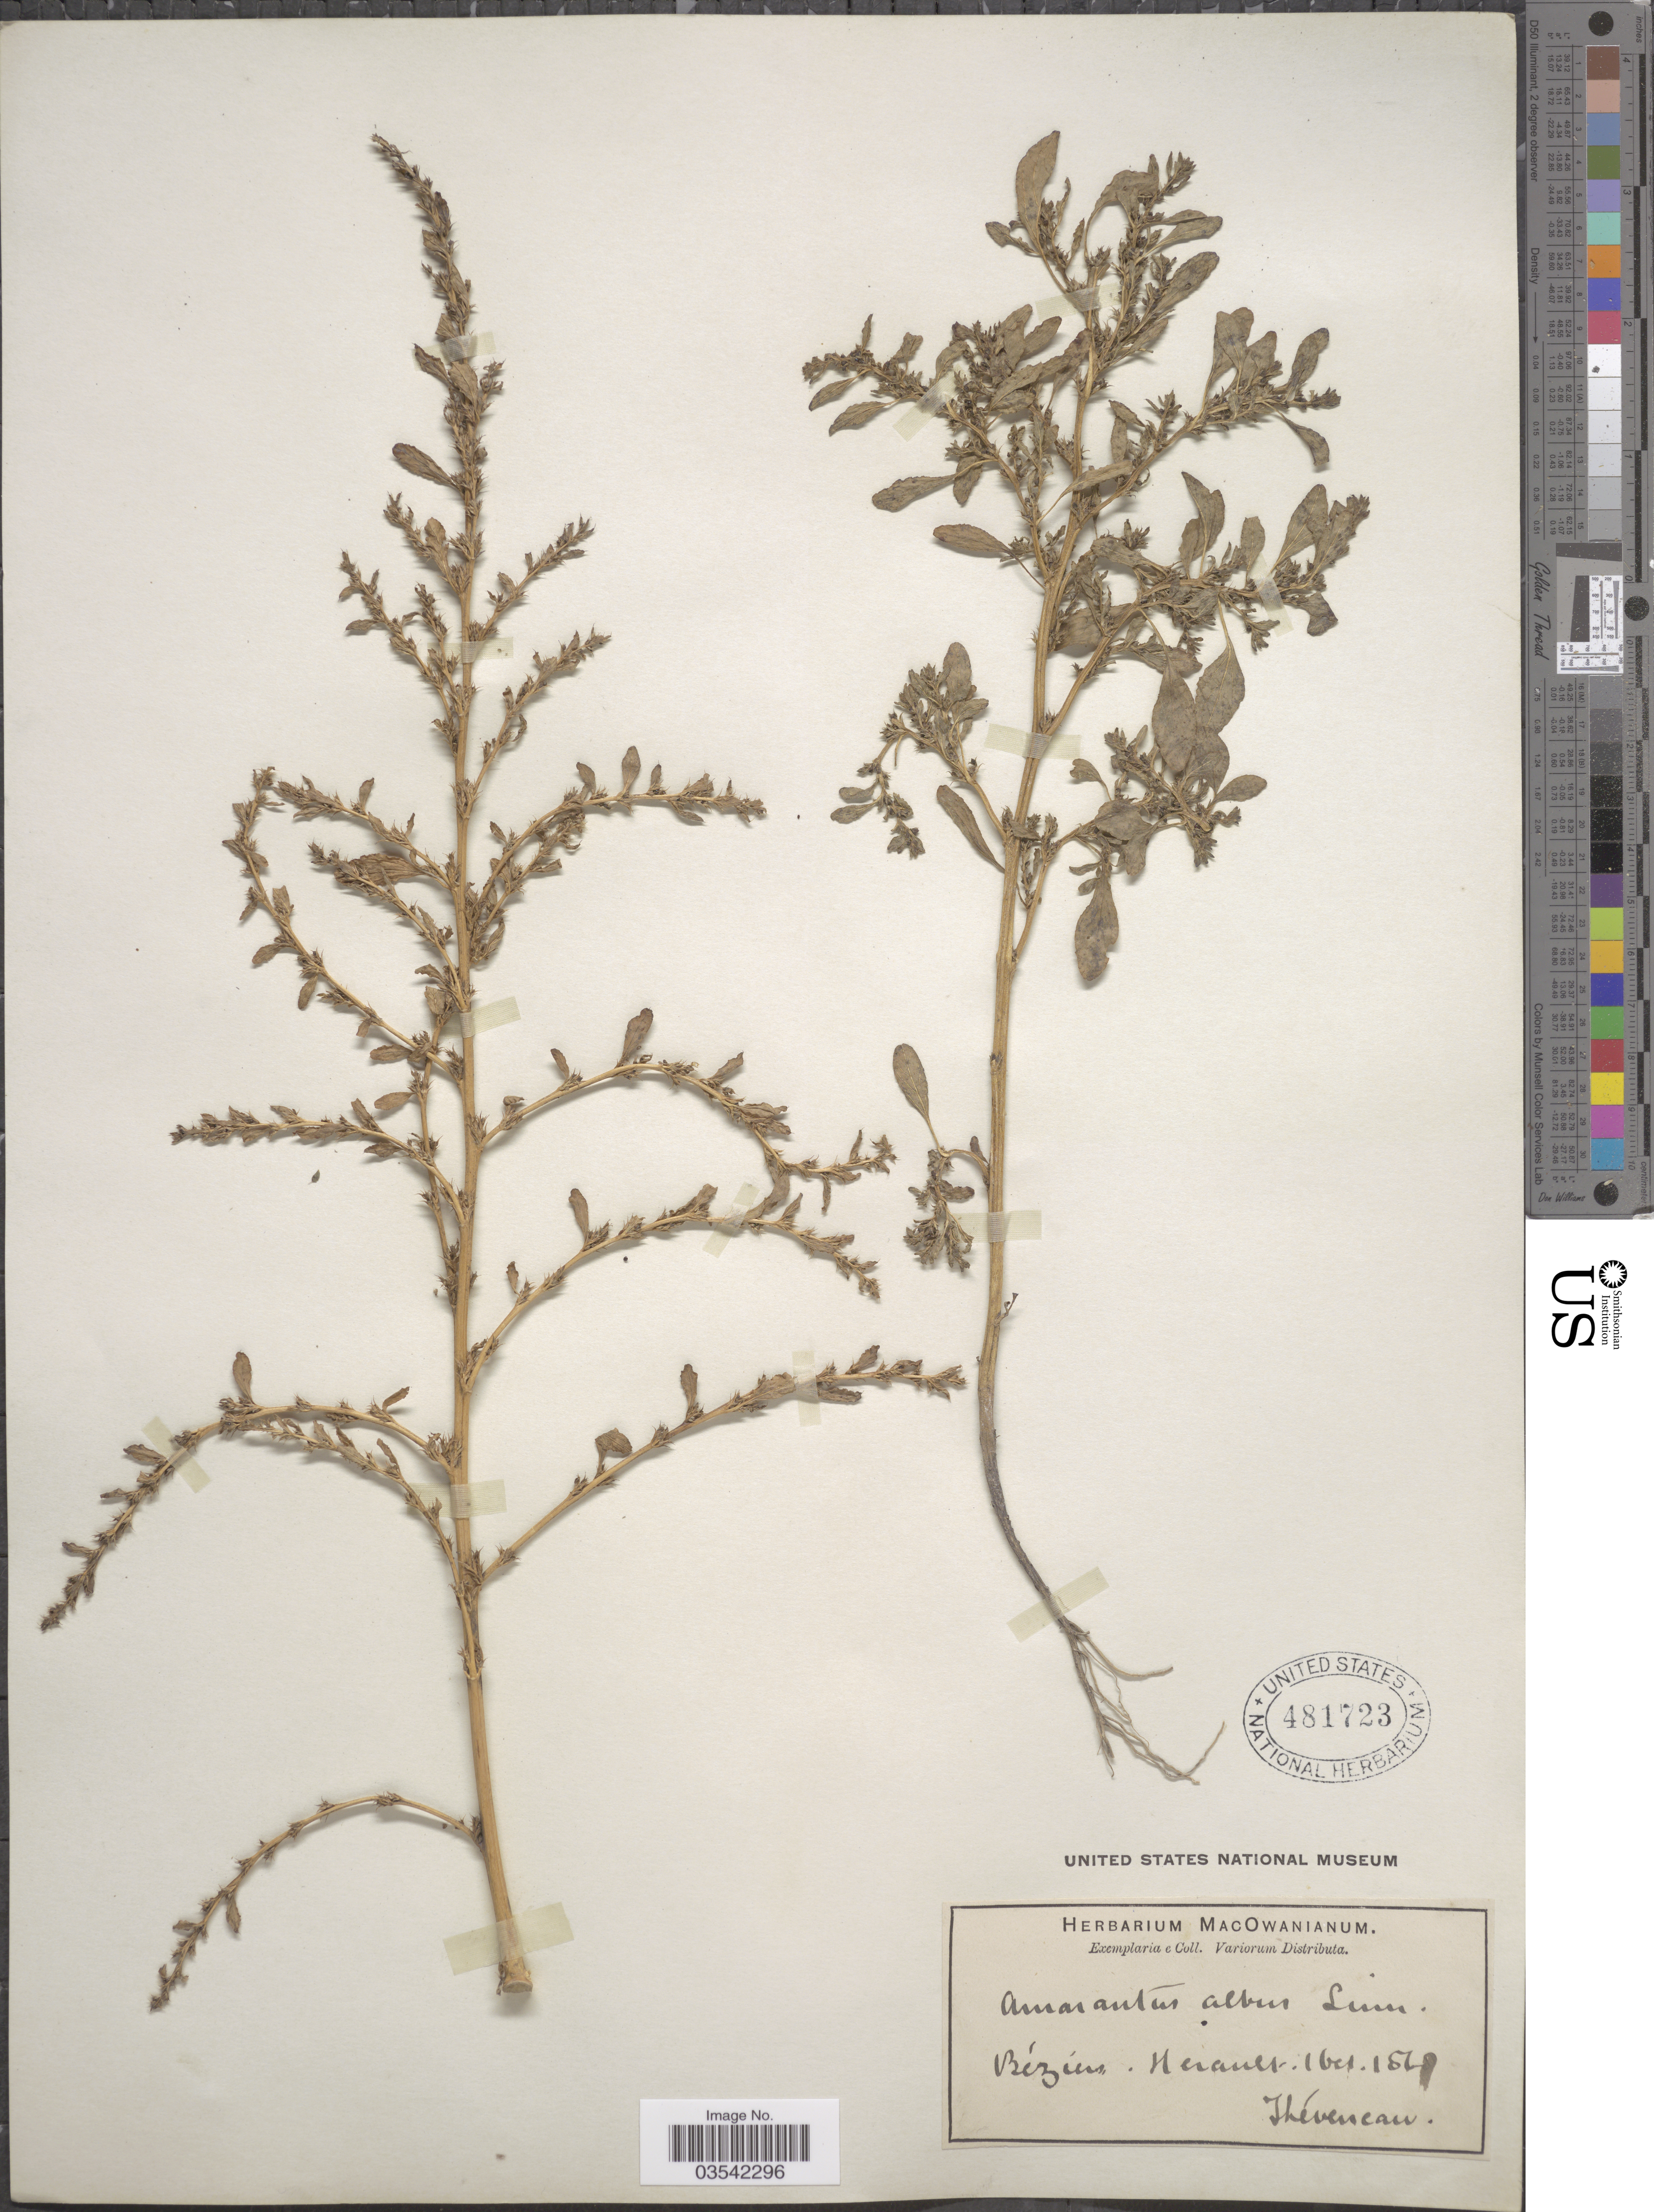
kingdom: Plantae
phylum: Tracheophyta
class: Magnoliopsida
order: Caryophyllales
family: Amaranthaceae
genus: Amaranthus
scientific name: Amaranthus albus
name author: L.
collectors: Theveneau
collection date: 1861-10-01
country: France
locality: Béziers, Herault.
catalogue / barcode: US 481723